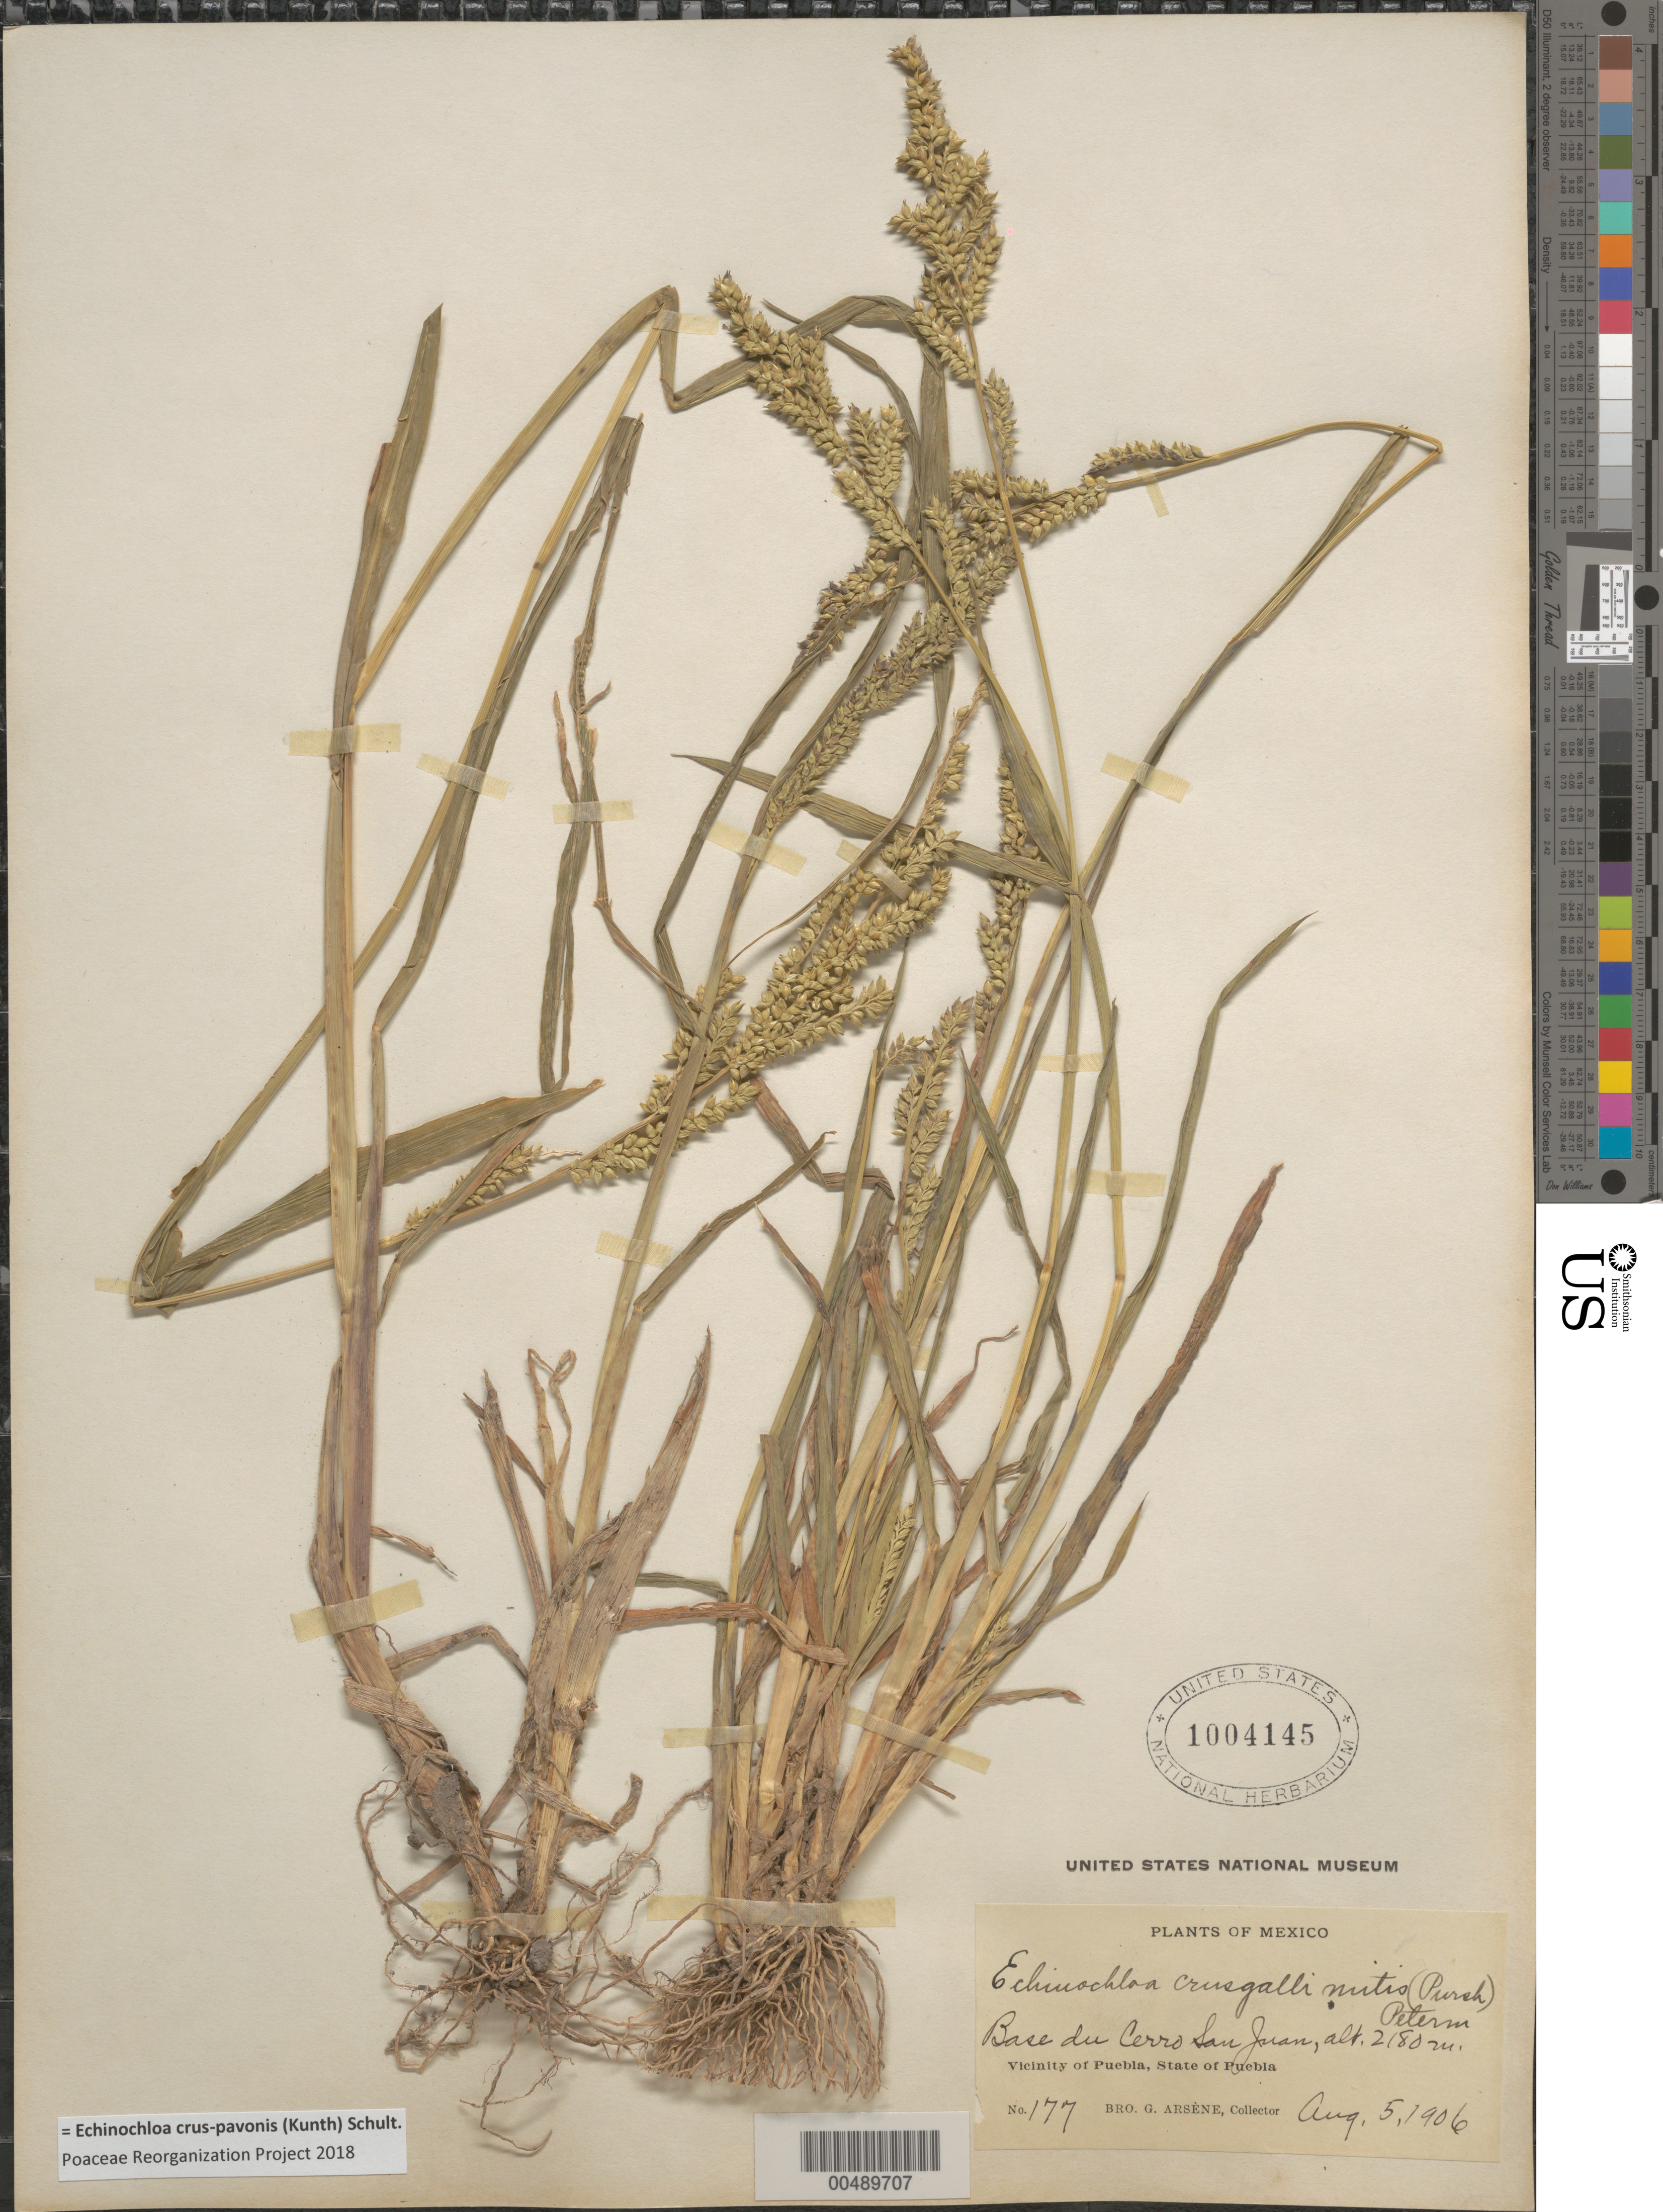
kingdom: Plantae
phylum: Tracheophyta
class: Liliopsida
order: Poales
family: Poaceae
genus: Echinochloa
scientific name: Echinochloa crus-pavonis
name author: (Kunth) Schult.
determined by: Poaceae Reorganization Project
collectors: Bro. G. Arsène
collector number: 177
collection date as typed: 5 Aug 1906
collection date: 1906-08-05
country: Mexico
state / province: Puebla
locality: Vicinity of Puebla, base of Cerro San Juan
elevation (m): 2180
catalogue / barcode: US 1004145